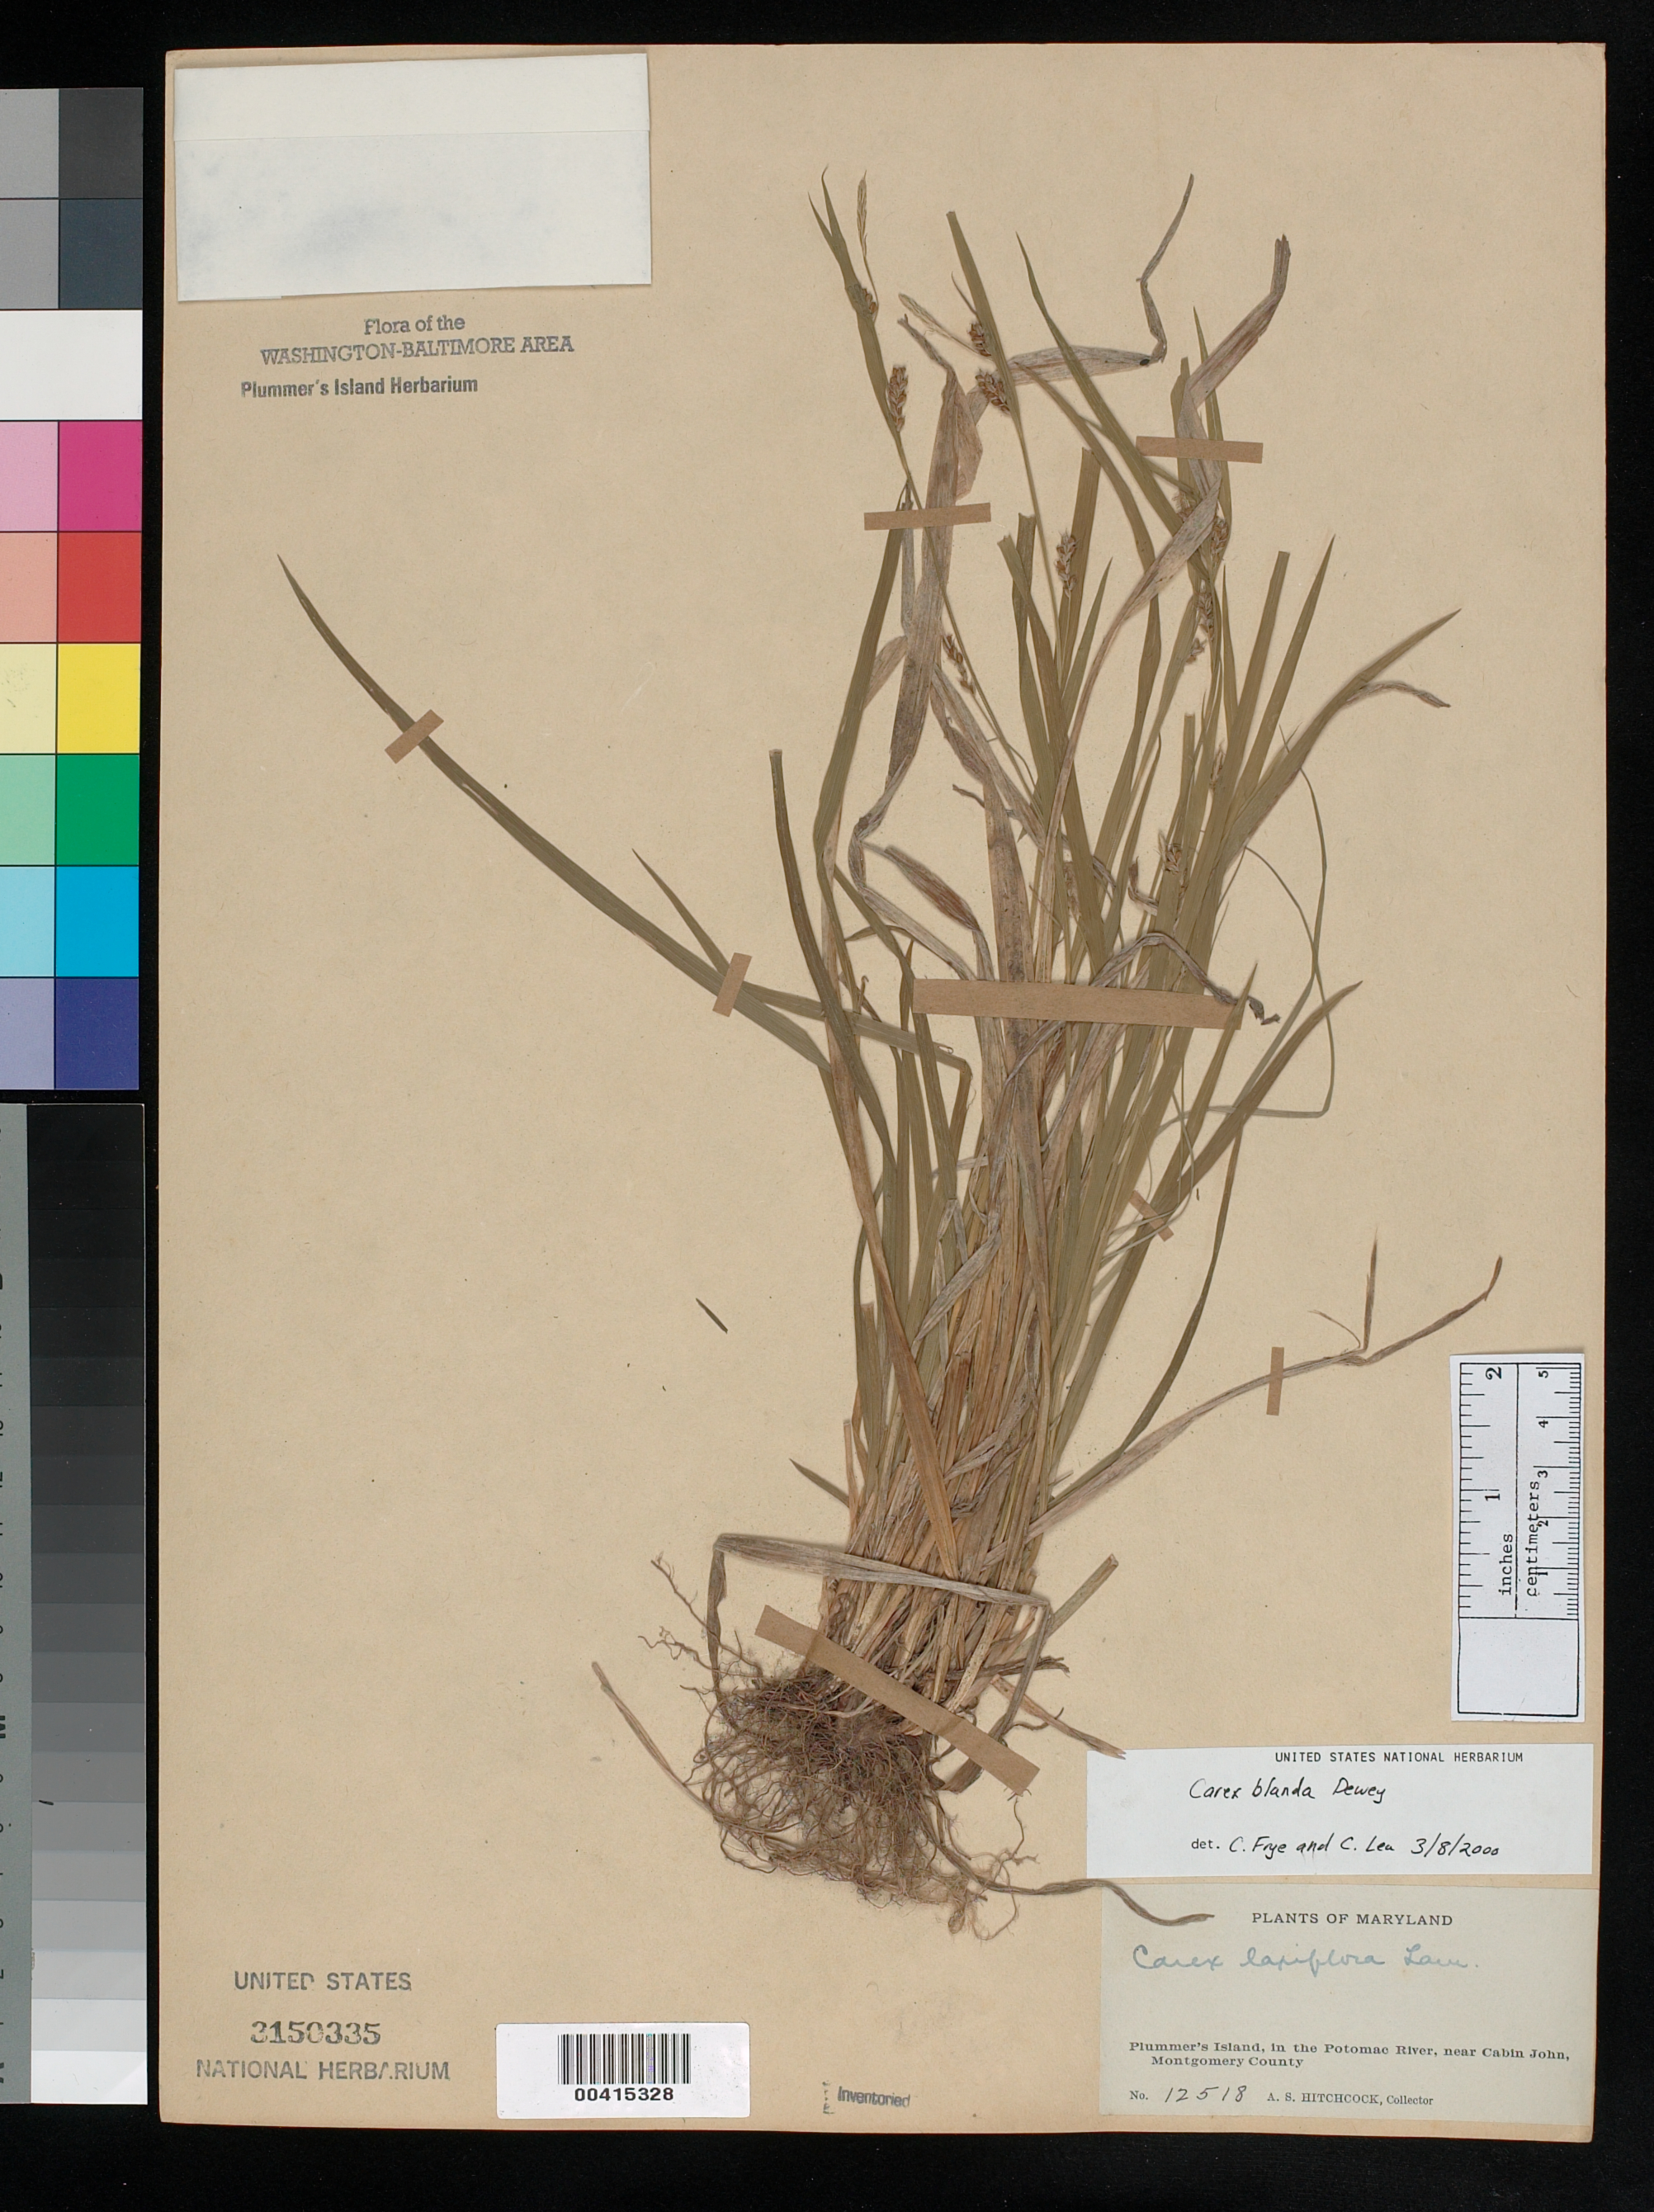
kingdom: Plantae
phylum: Tracheophyta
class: Liliopsida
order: Poales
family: Cyperaceae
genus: Carex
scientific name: Carex blanda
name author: Dewey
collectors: A. S. Hitchcock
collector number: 12518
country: United States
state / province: Maryland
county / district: Montgomery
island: Plummers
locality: Plummer's Island Plummers Island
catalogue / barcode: US 3150335